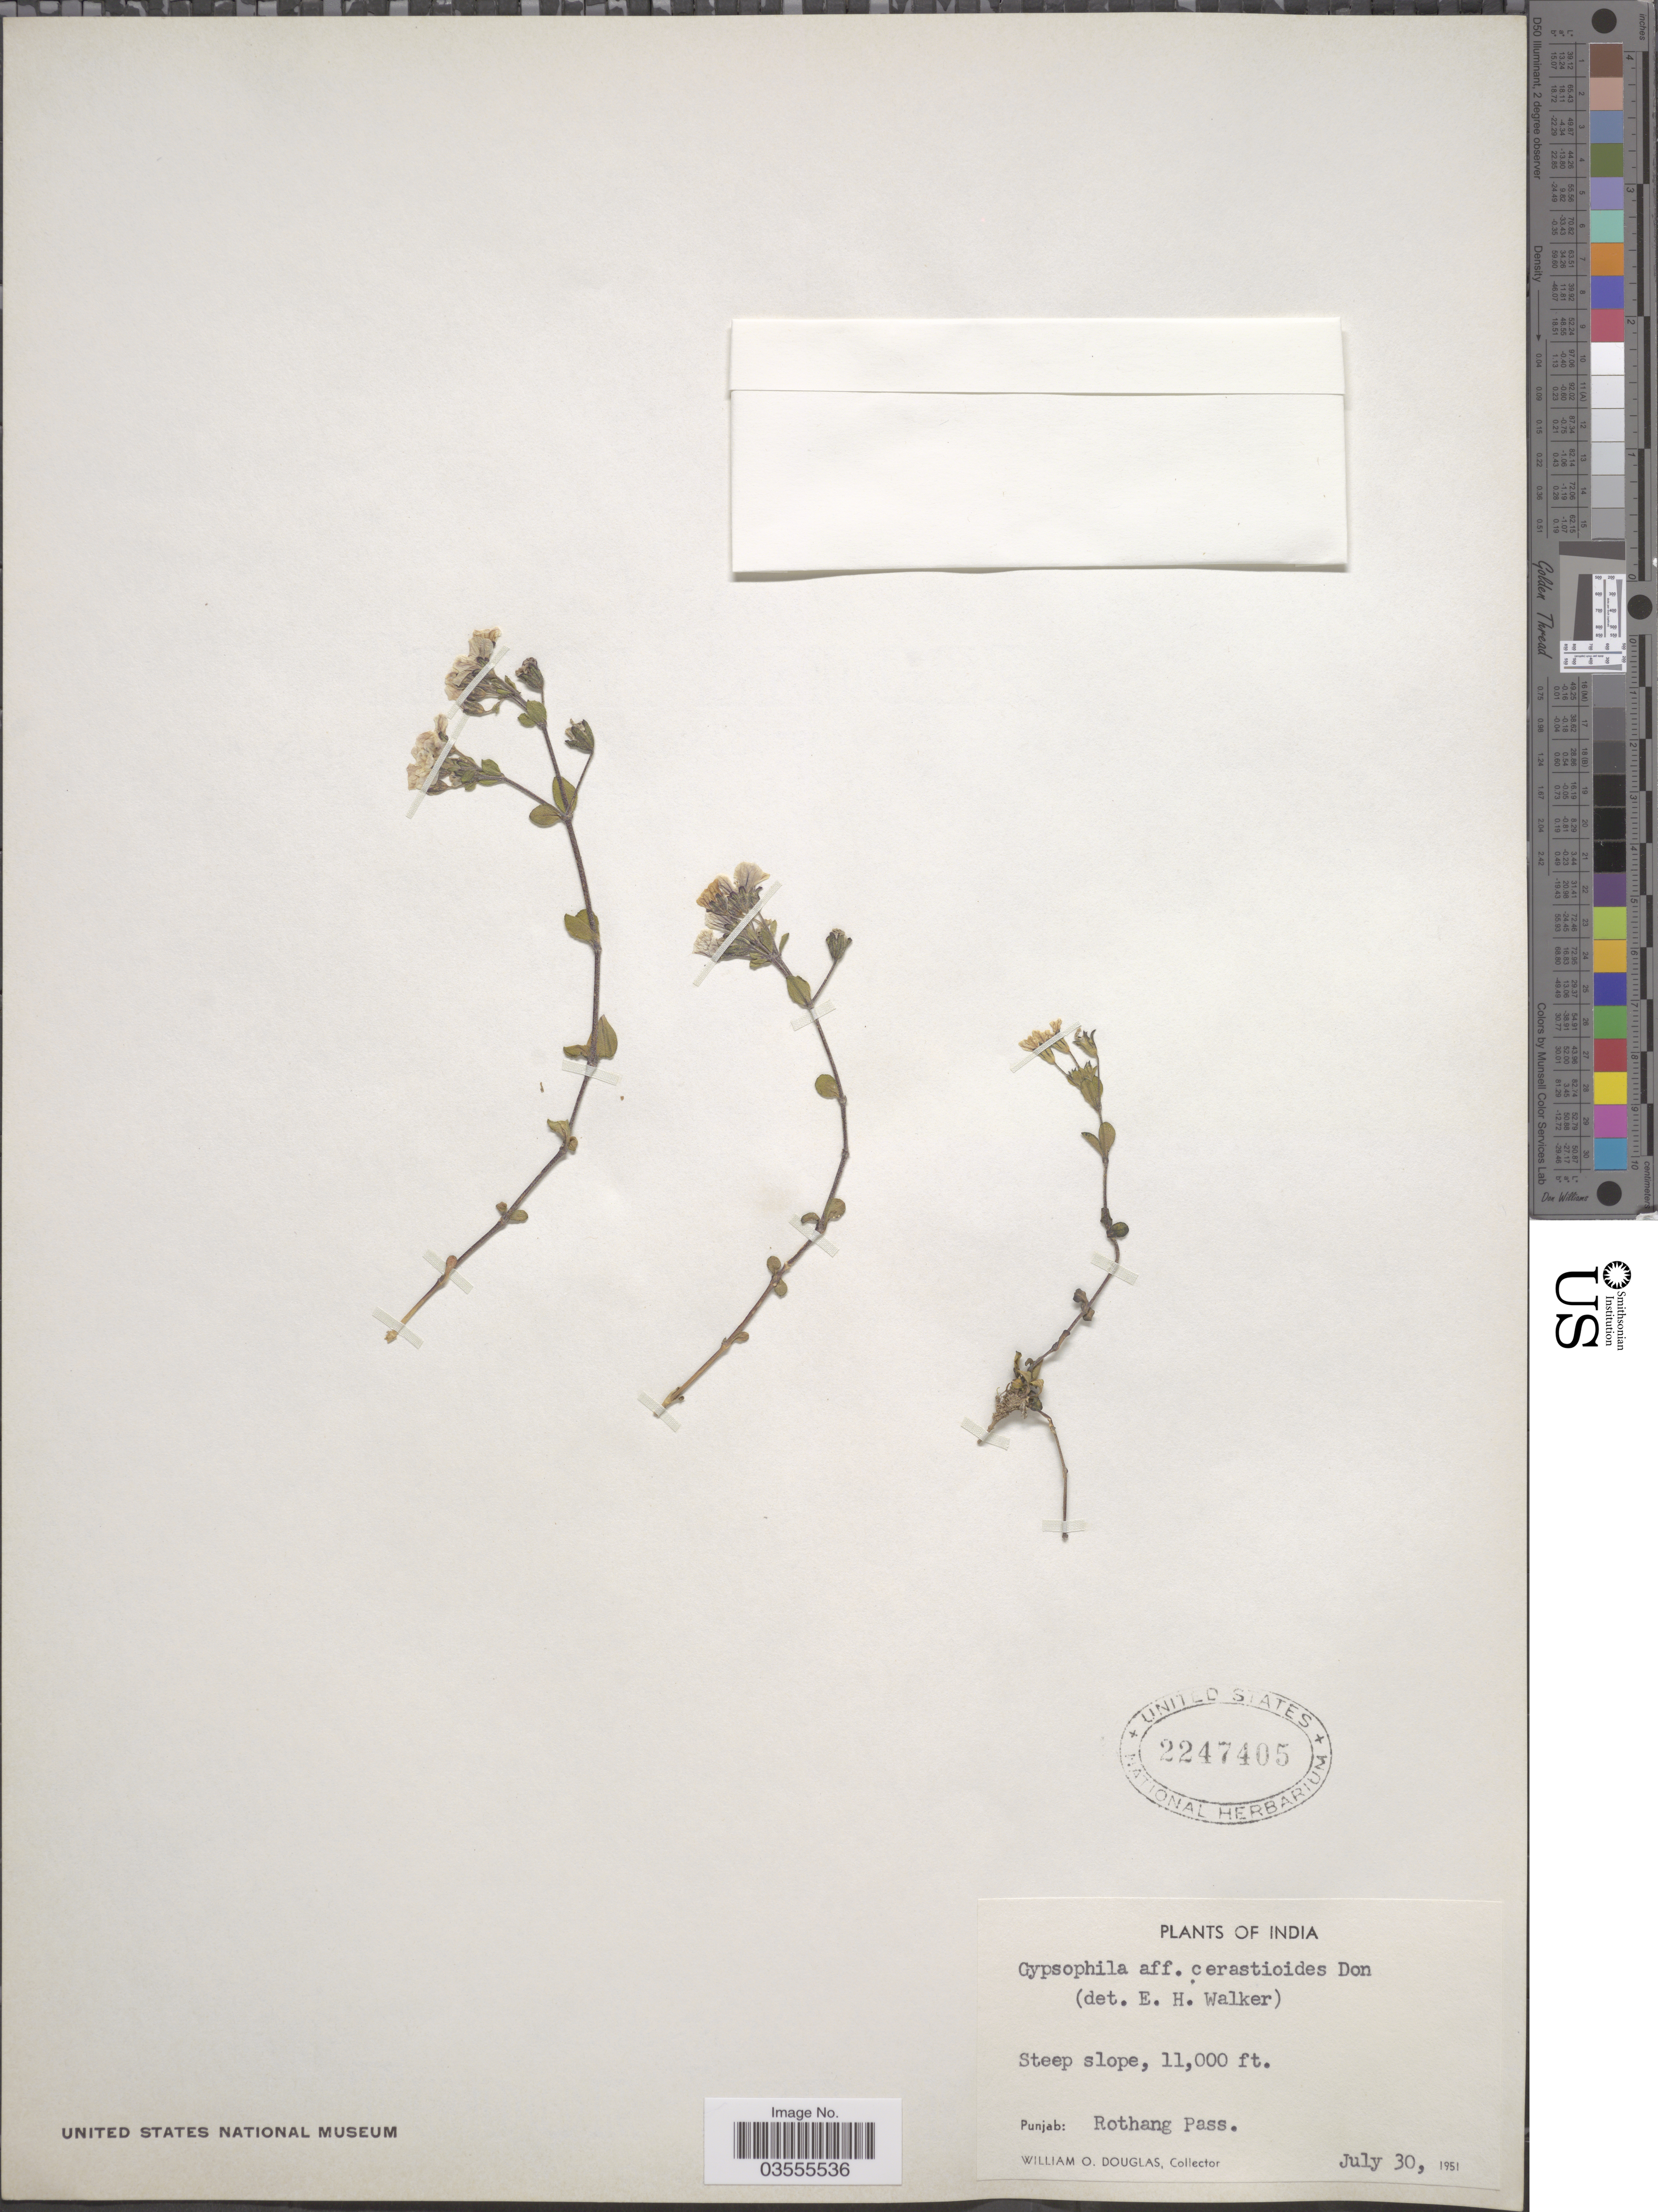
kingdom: Plantae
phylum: Tracheophyta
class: Magnoliopsida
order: Caryophyllales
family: Caryophyllaceae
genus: Gypsophila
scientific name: Gypsophila cerastioides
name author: D. Don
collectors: W. Douglas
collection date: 1951-07-30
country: India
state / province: Punjab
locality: Rothang Pass.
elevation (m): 3353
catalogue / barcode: US 2247405